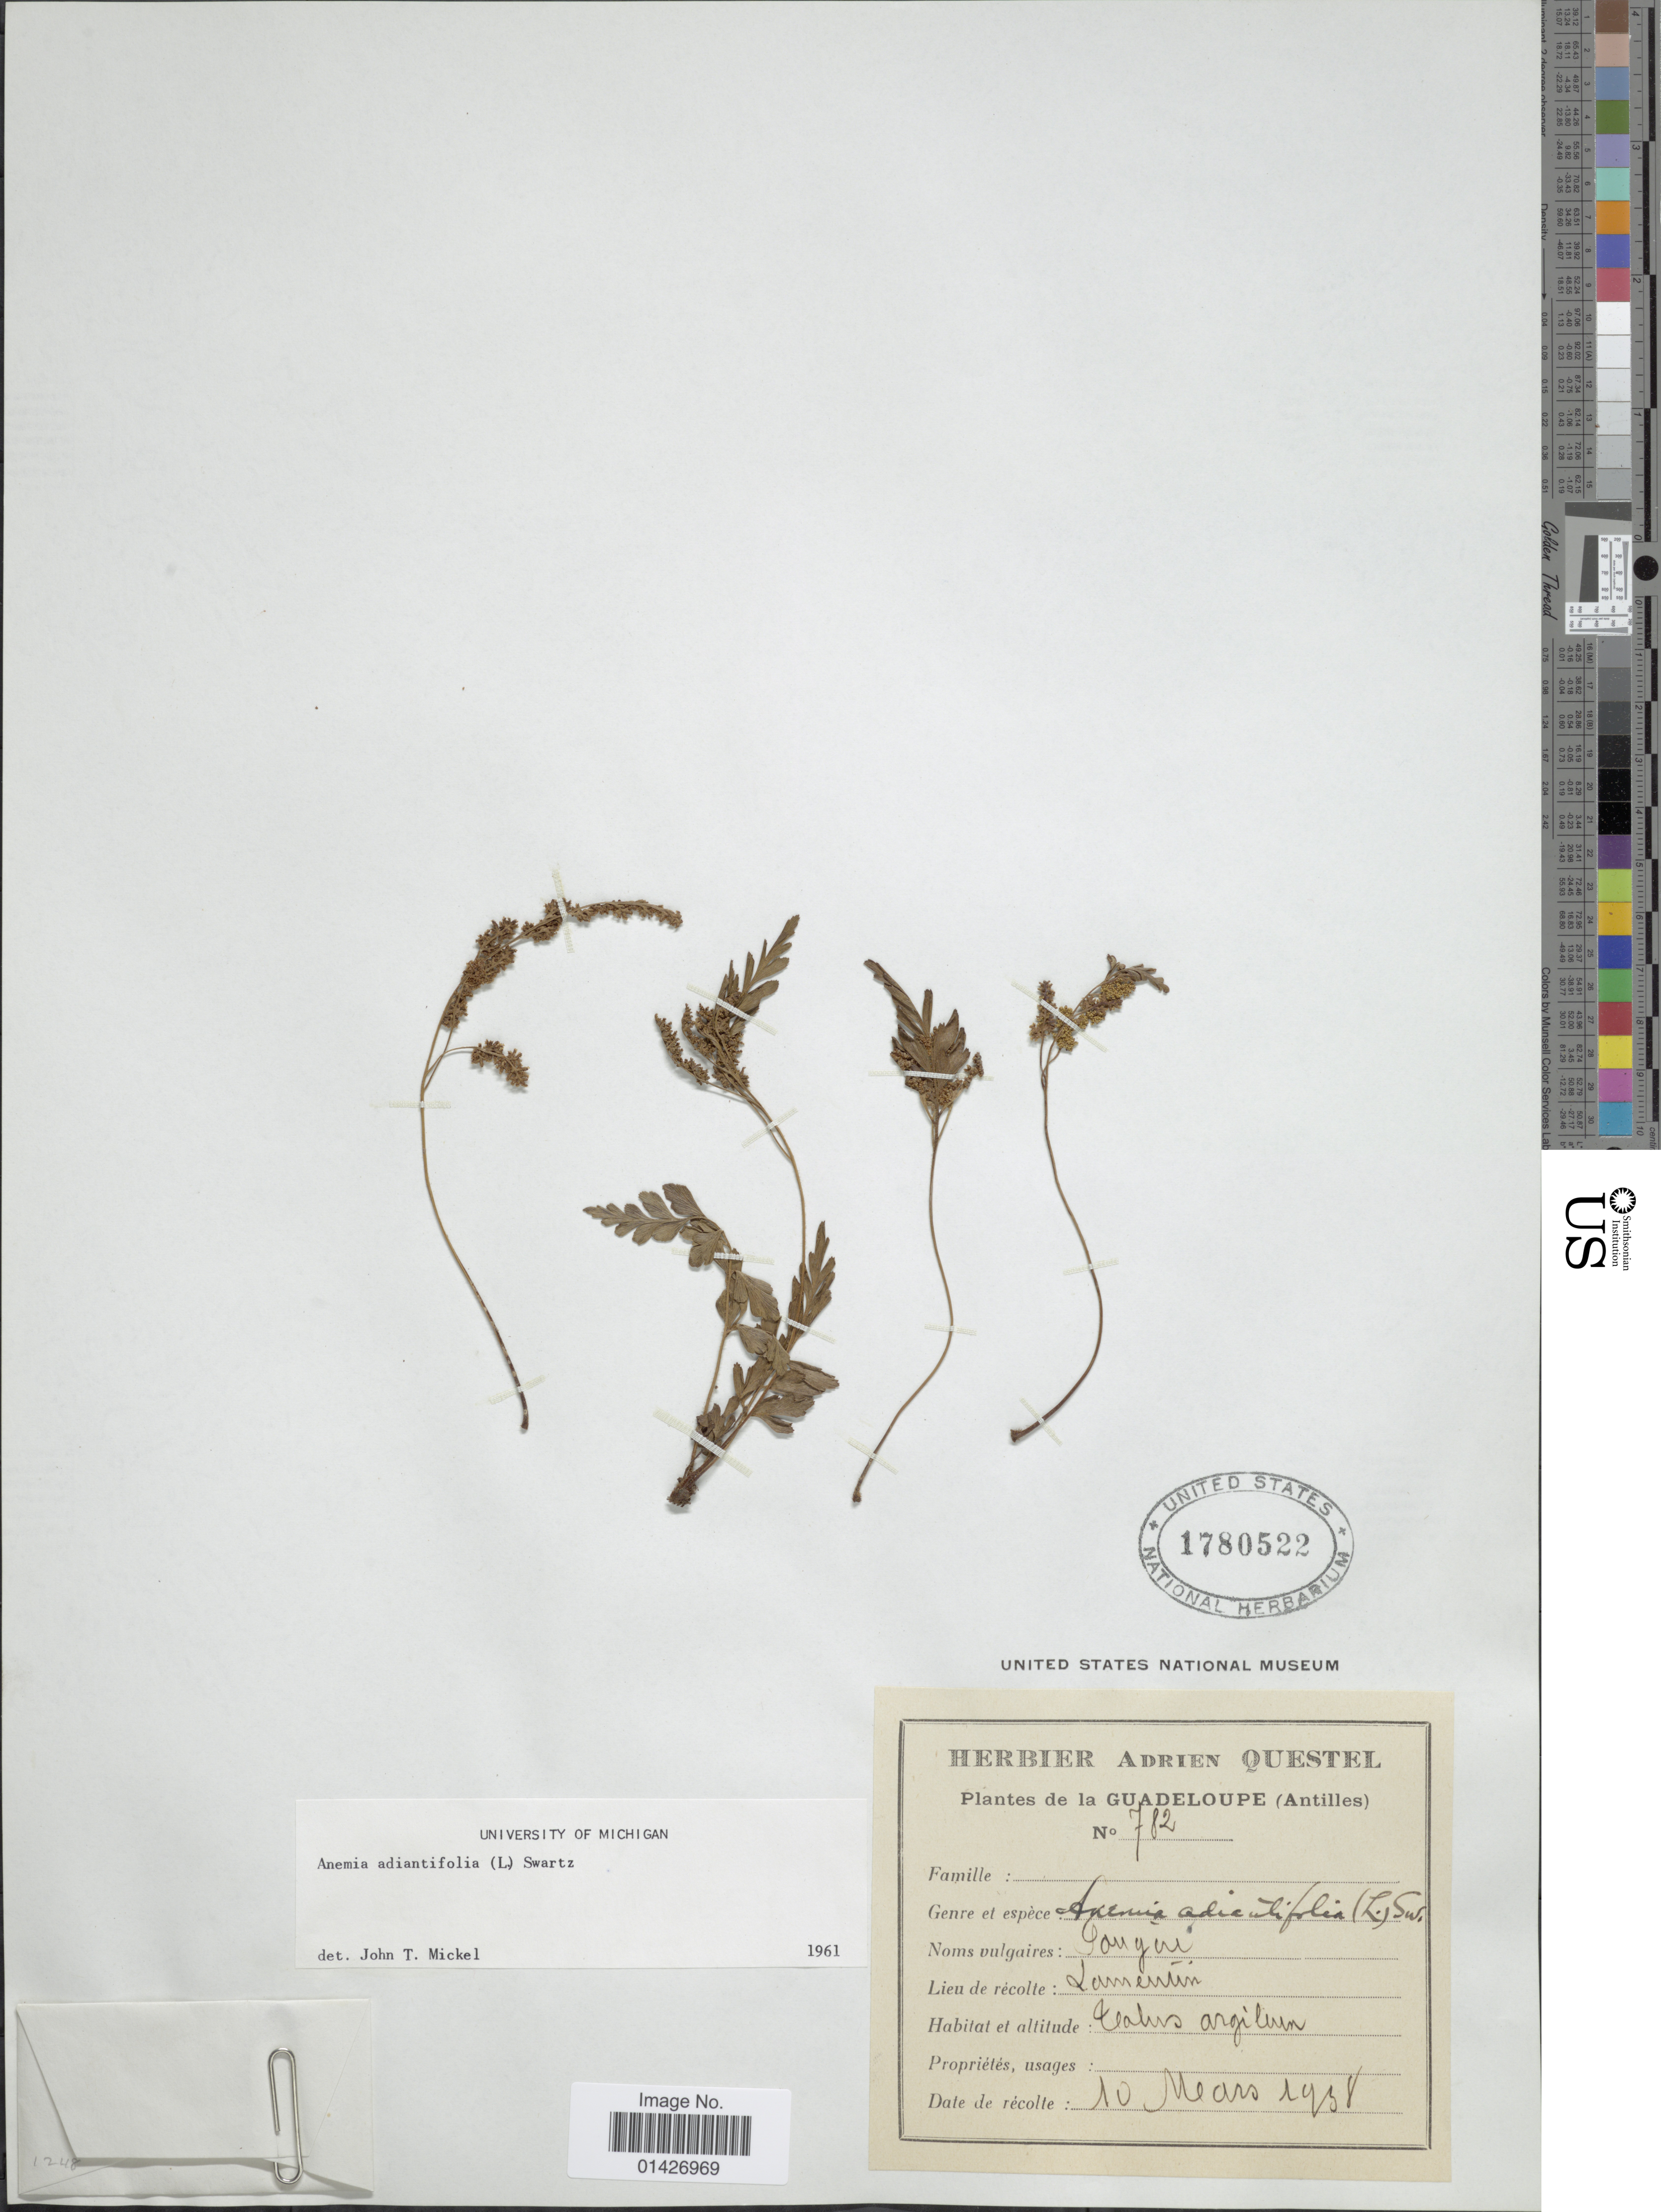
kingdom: Plantae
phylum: Tracheophyta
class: Polypodiopsida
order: Schizaeales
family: Anemiaceae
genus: Anemia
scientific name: Anemia adiantifolia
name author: (L.) Sw.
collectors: A. Questel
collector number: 782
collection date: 1938-03-10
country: Guadeloupe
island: Leeward Is.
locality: Lamentin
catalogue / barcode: US 1780522